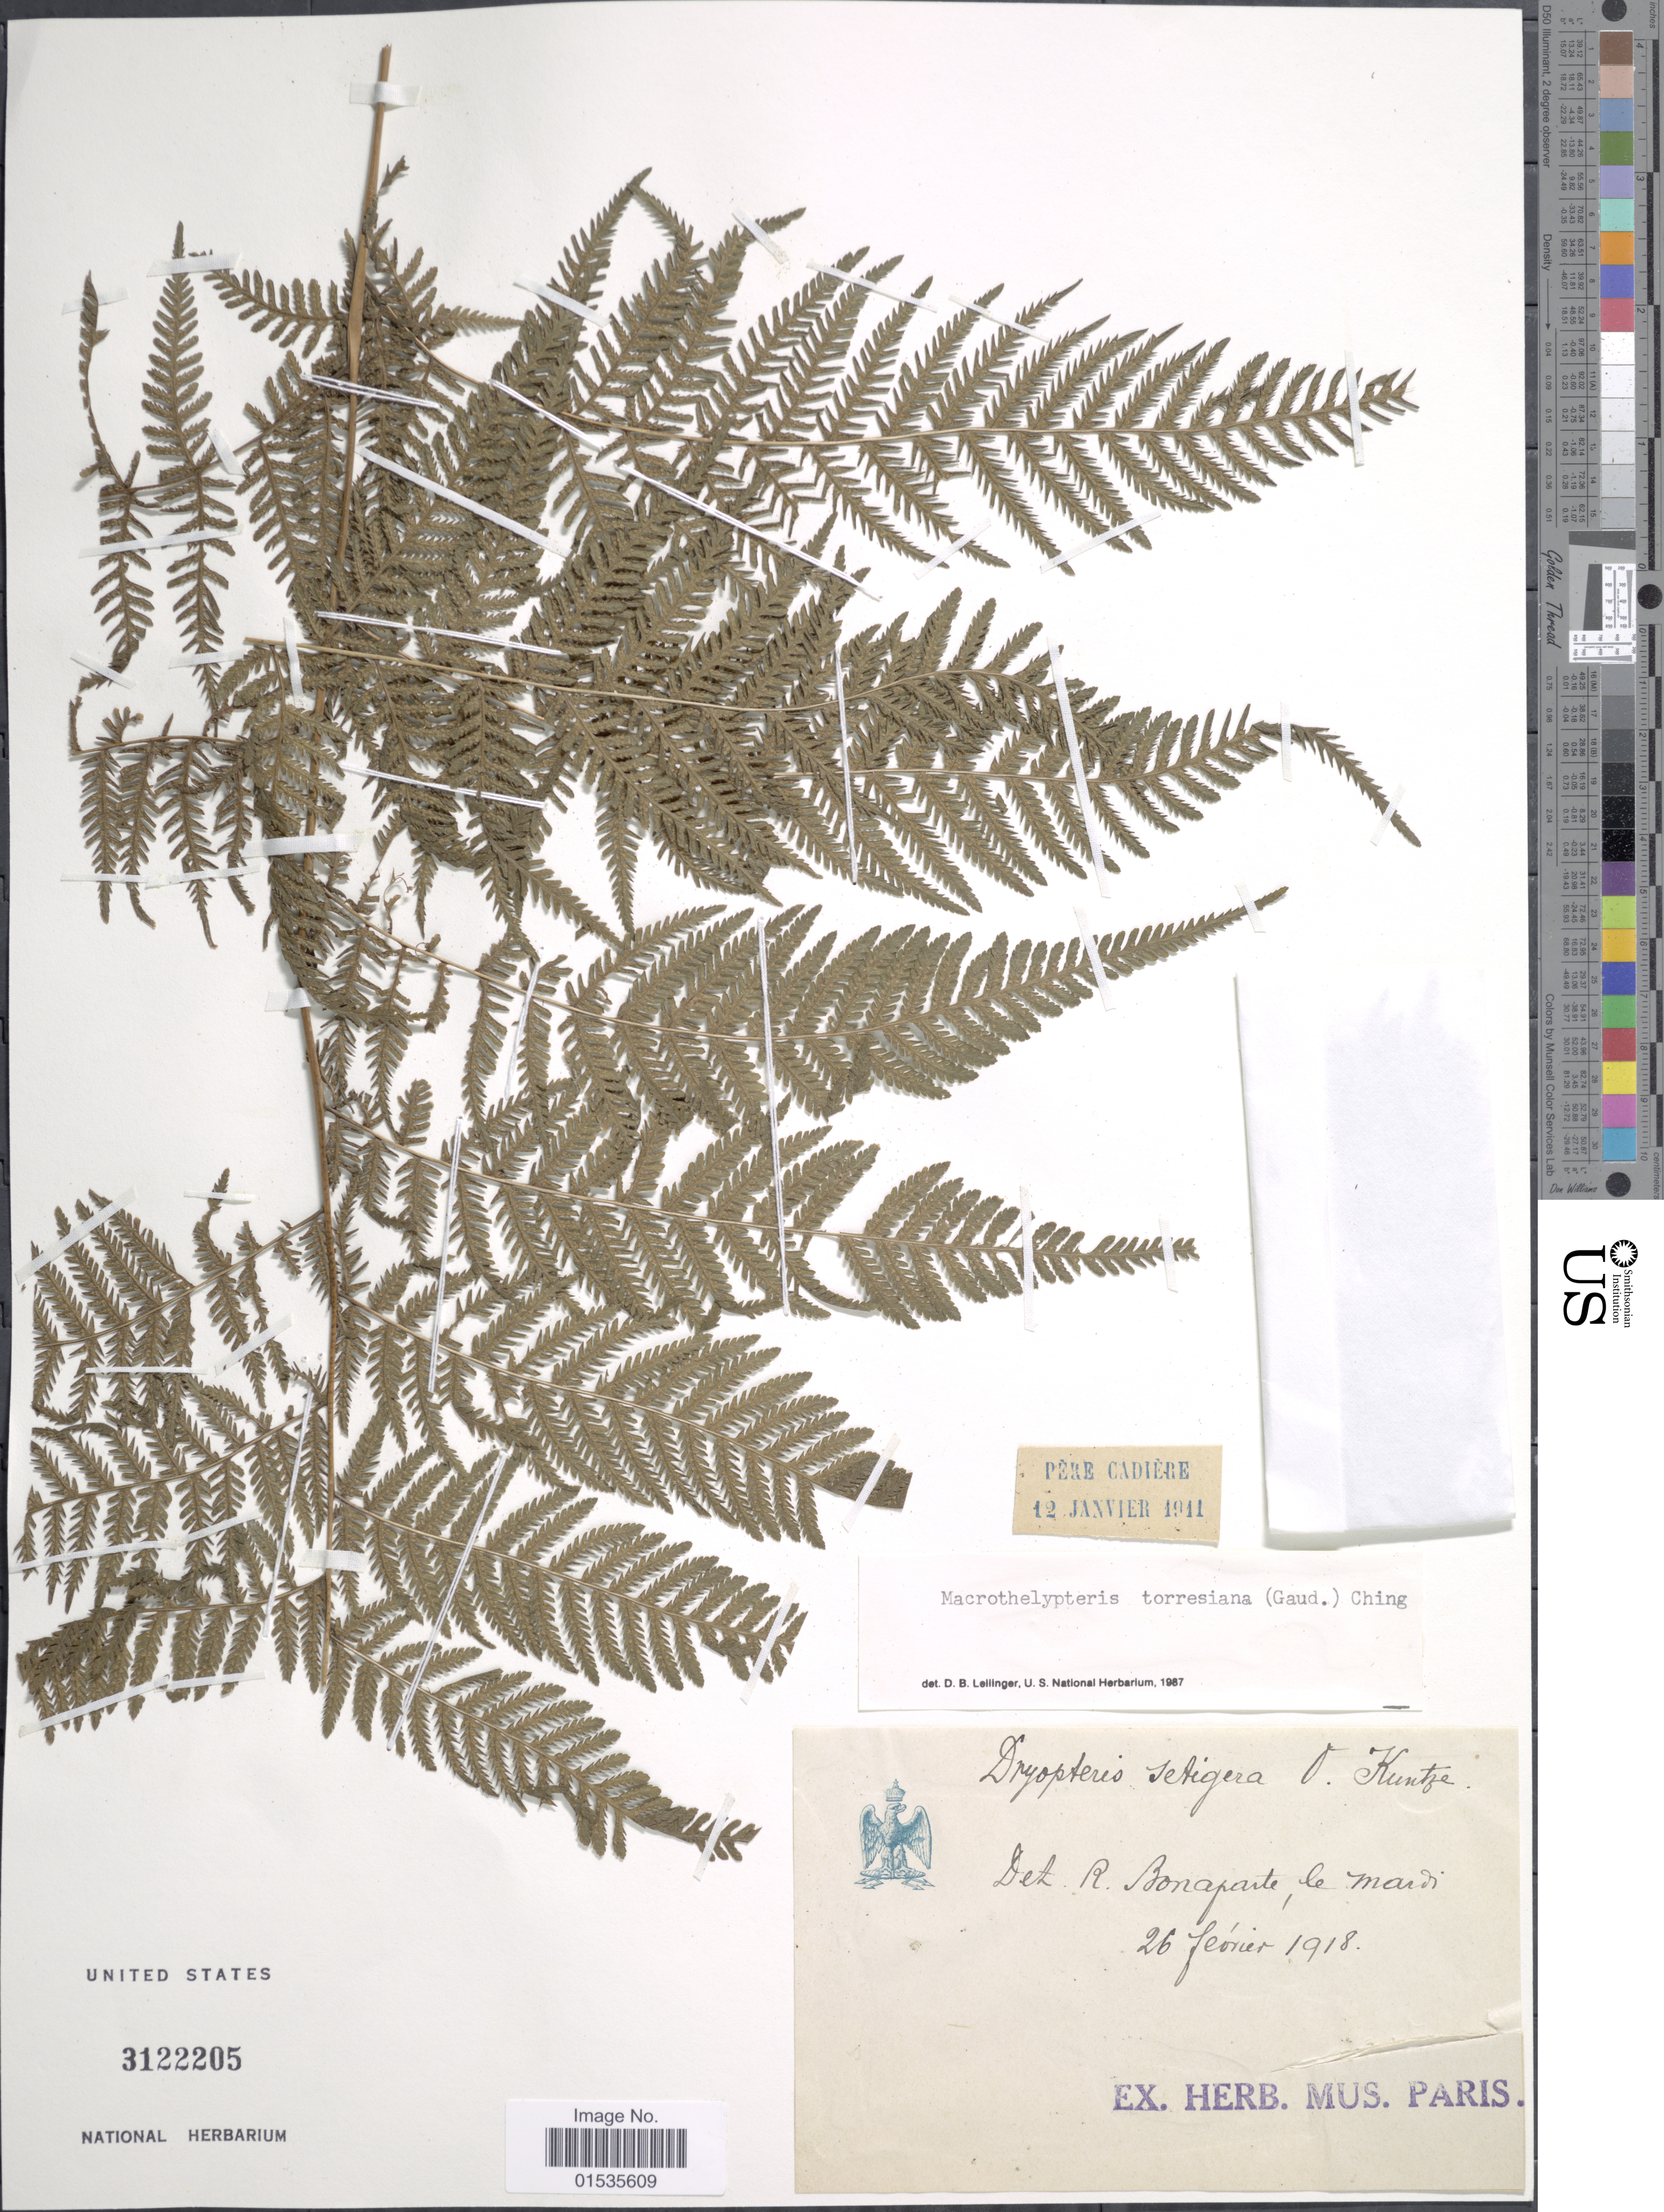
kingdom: Plantae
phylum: Tracheophyta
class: Polypodiopsida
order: Polypodiales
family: Thelypteridaceae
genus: Macrothelypteris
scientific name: Macrothelypteris torresiana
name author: (Gaudich.) Ching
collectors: ex herb. Mus. Paris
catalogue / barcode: US 3122205